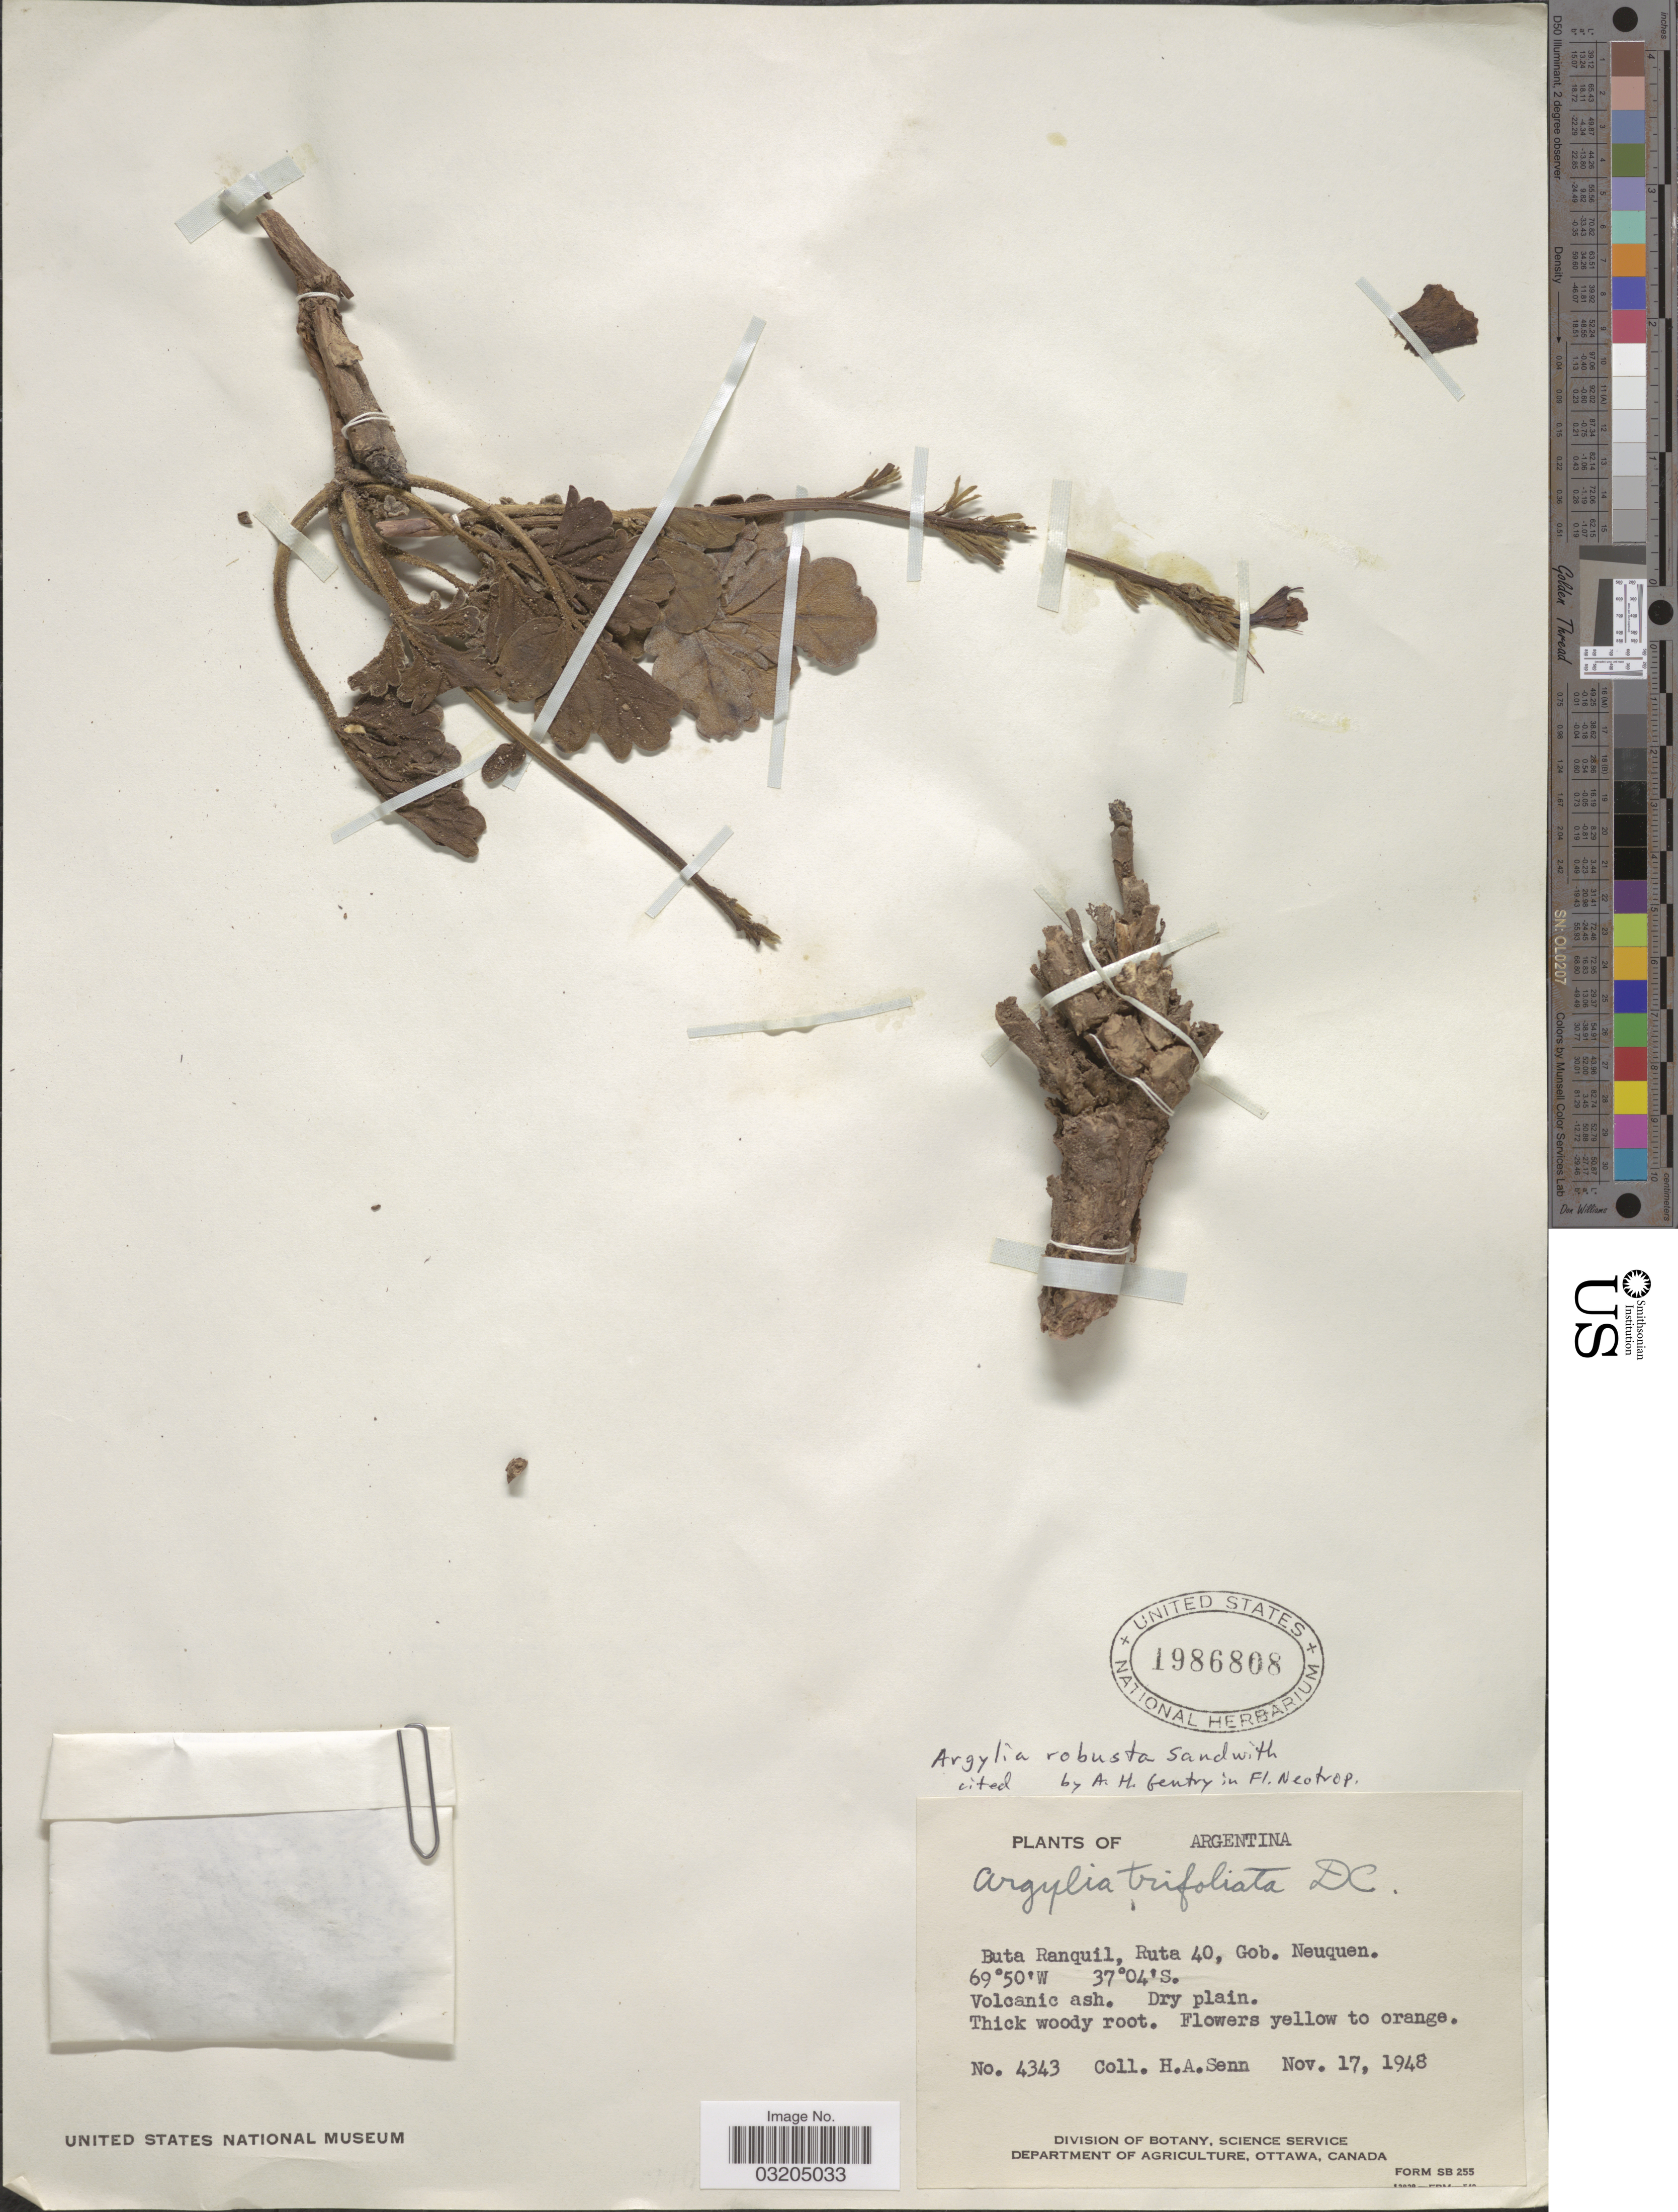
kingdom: Plantae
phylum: Tracheophyta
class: Magnoliopsida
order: Lamiales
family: Bignoniaceae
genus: Argylia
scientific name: Argylia robusta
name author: Sandwith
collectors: H. Senn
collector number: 4343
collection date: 1948-11-17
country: Argentina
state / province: Neuquen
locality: Buta Ranquil, Ruta 40, Gob. Neuquen.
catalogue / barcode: US 1986808